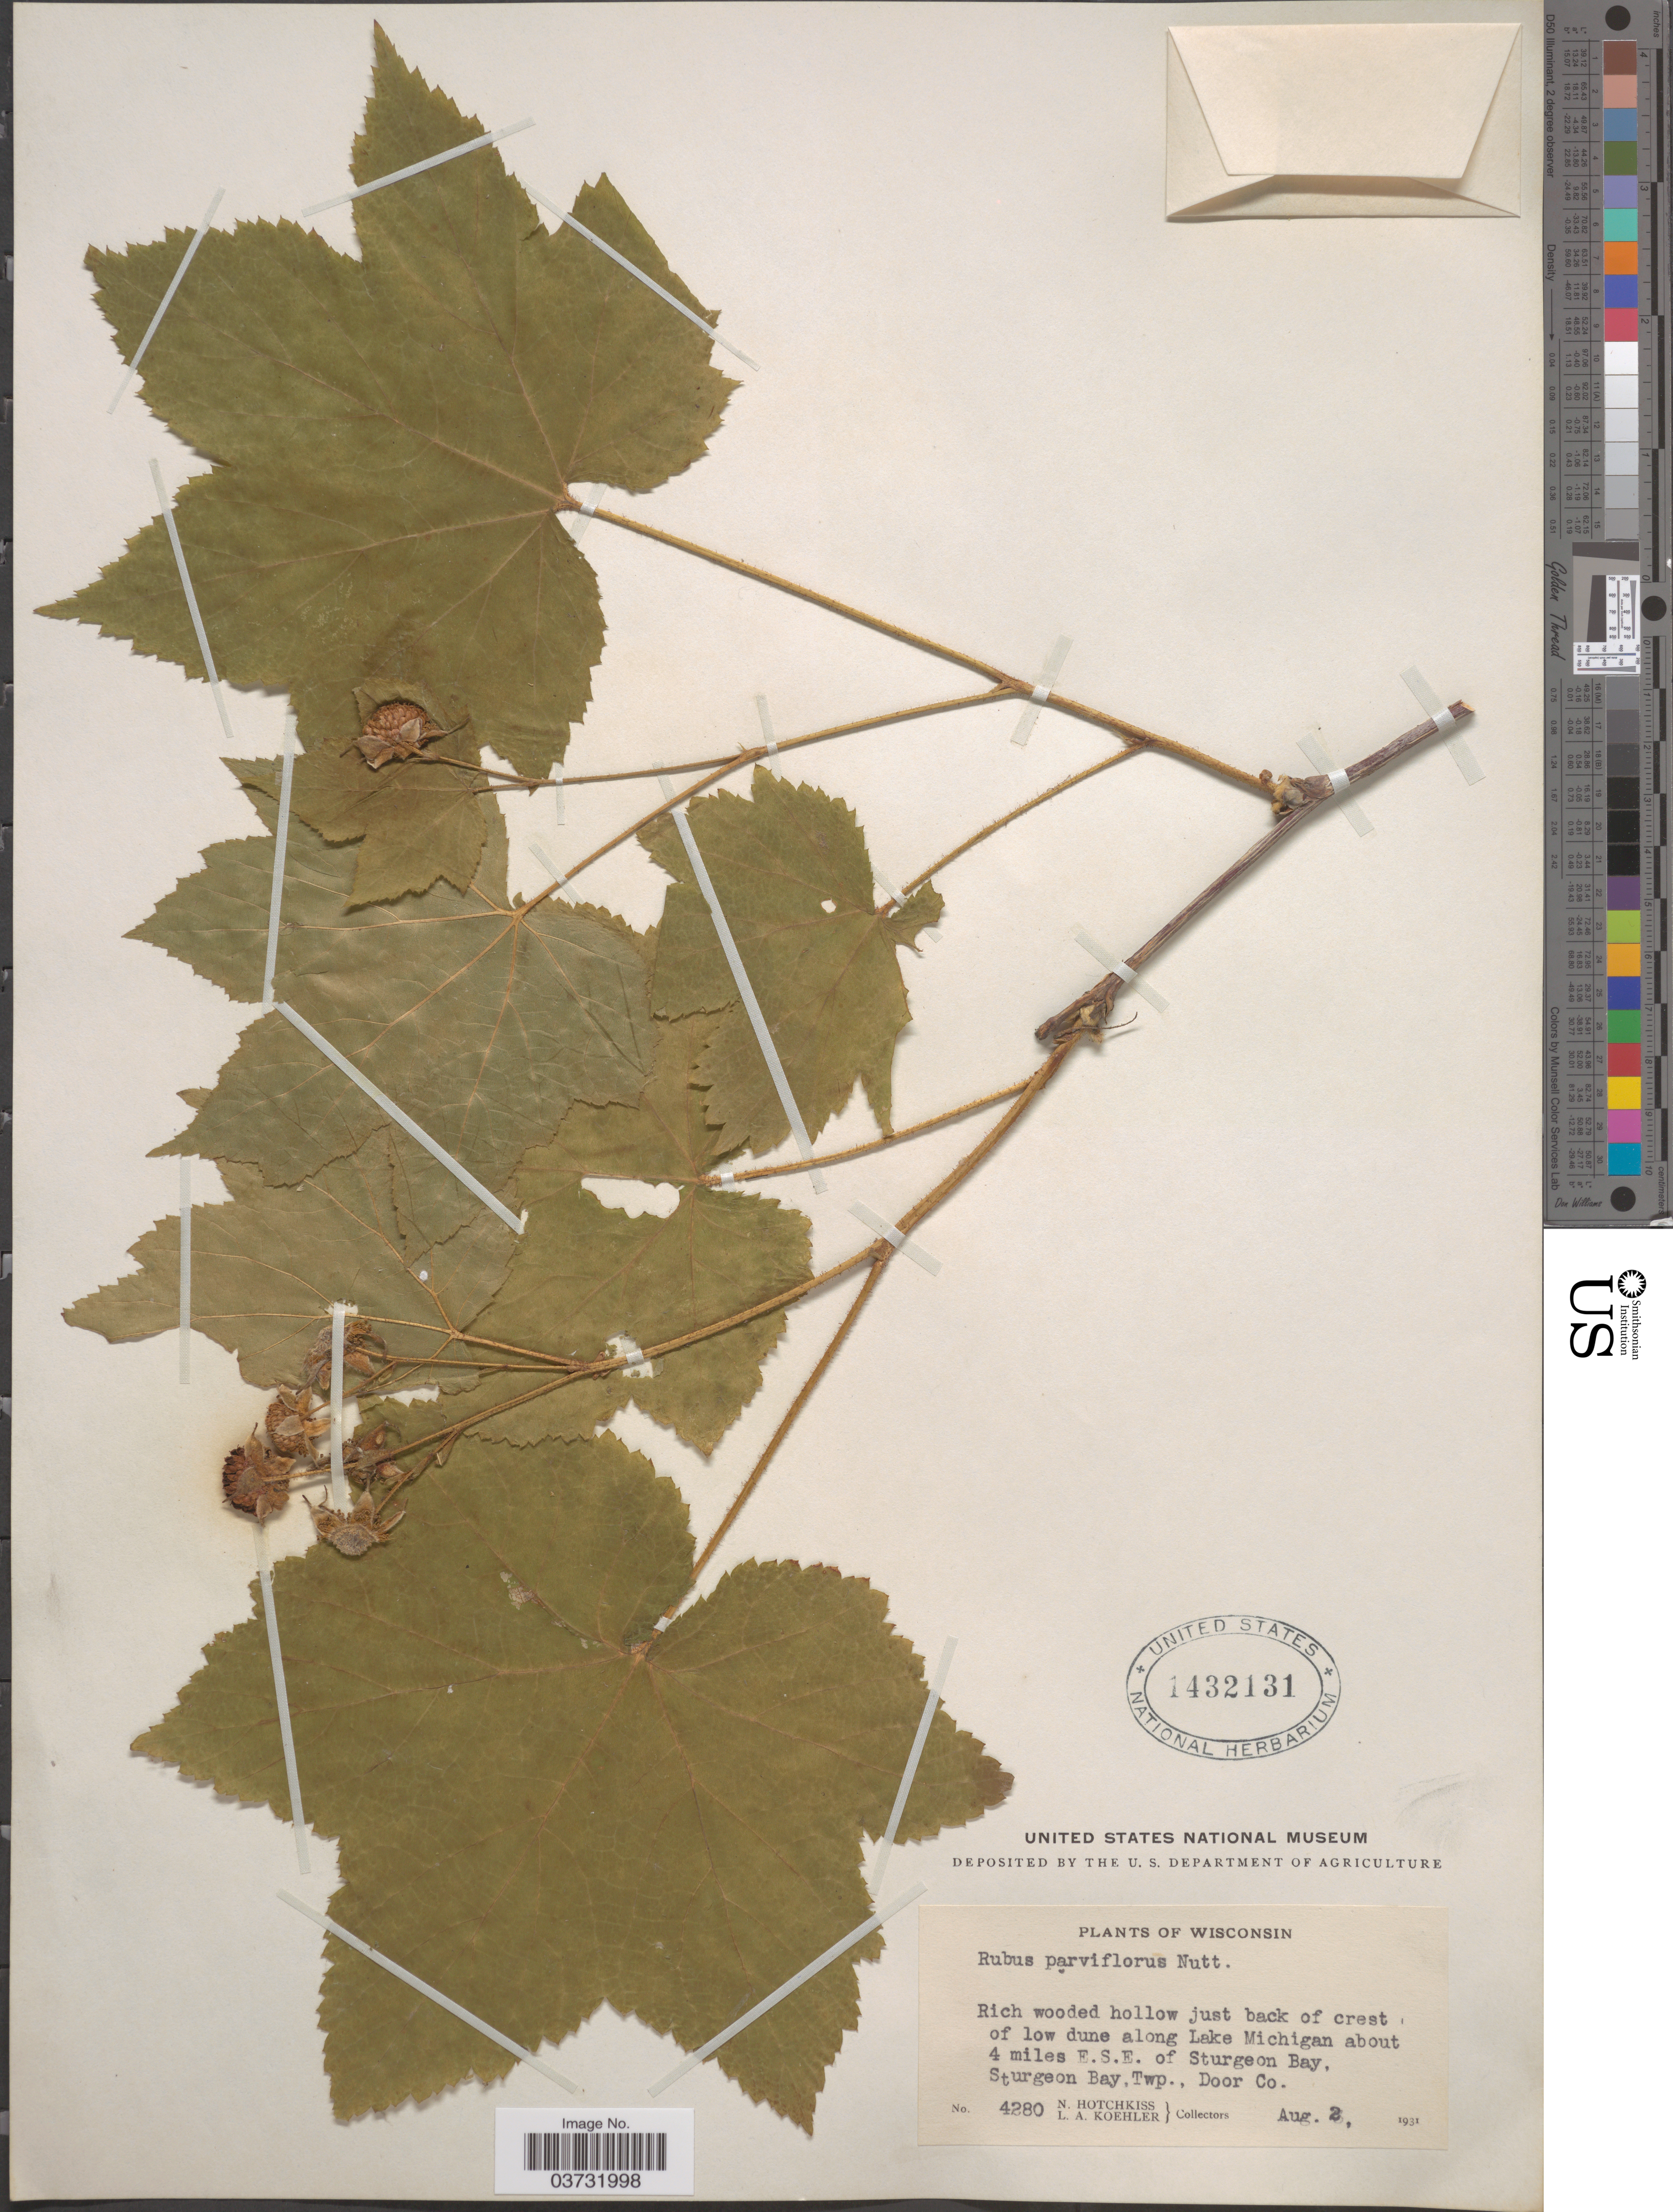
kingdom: Plantae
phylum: Tracheophyta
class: Magnoliopsida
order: Rosales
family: Rosaceae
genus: Rubus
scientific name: Rubus parviflorus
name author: Nutt.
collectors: N. Hotchkiss & L. Koehler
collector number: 4280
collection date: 1931-08-02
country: United States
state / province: Wisconsin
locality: Along Lake Michigan about 4 miles E.S.E. of Sturgeon Bay. Sturgeon Bay, Twp., Door Co.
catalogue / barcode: US 1432131